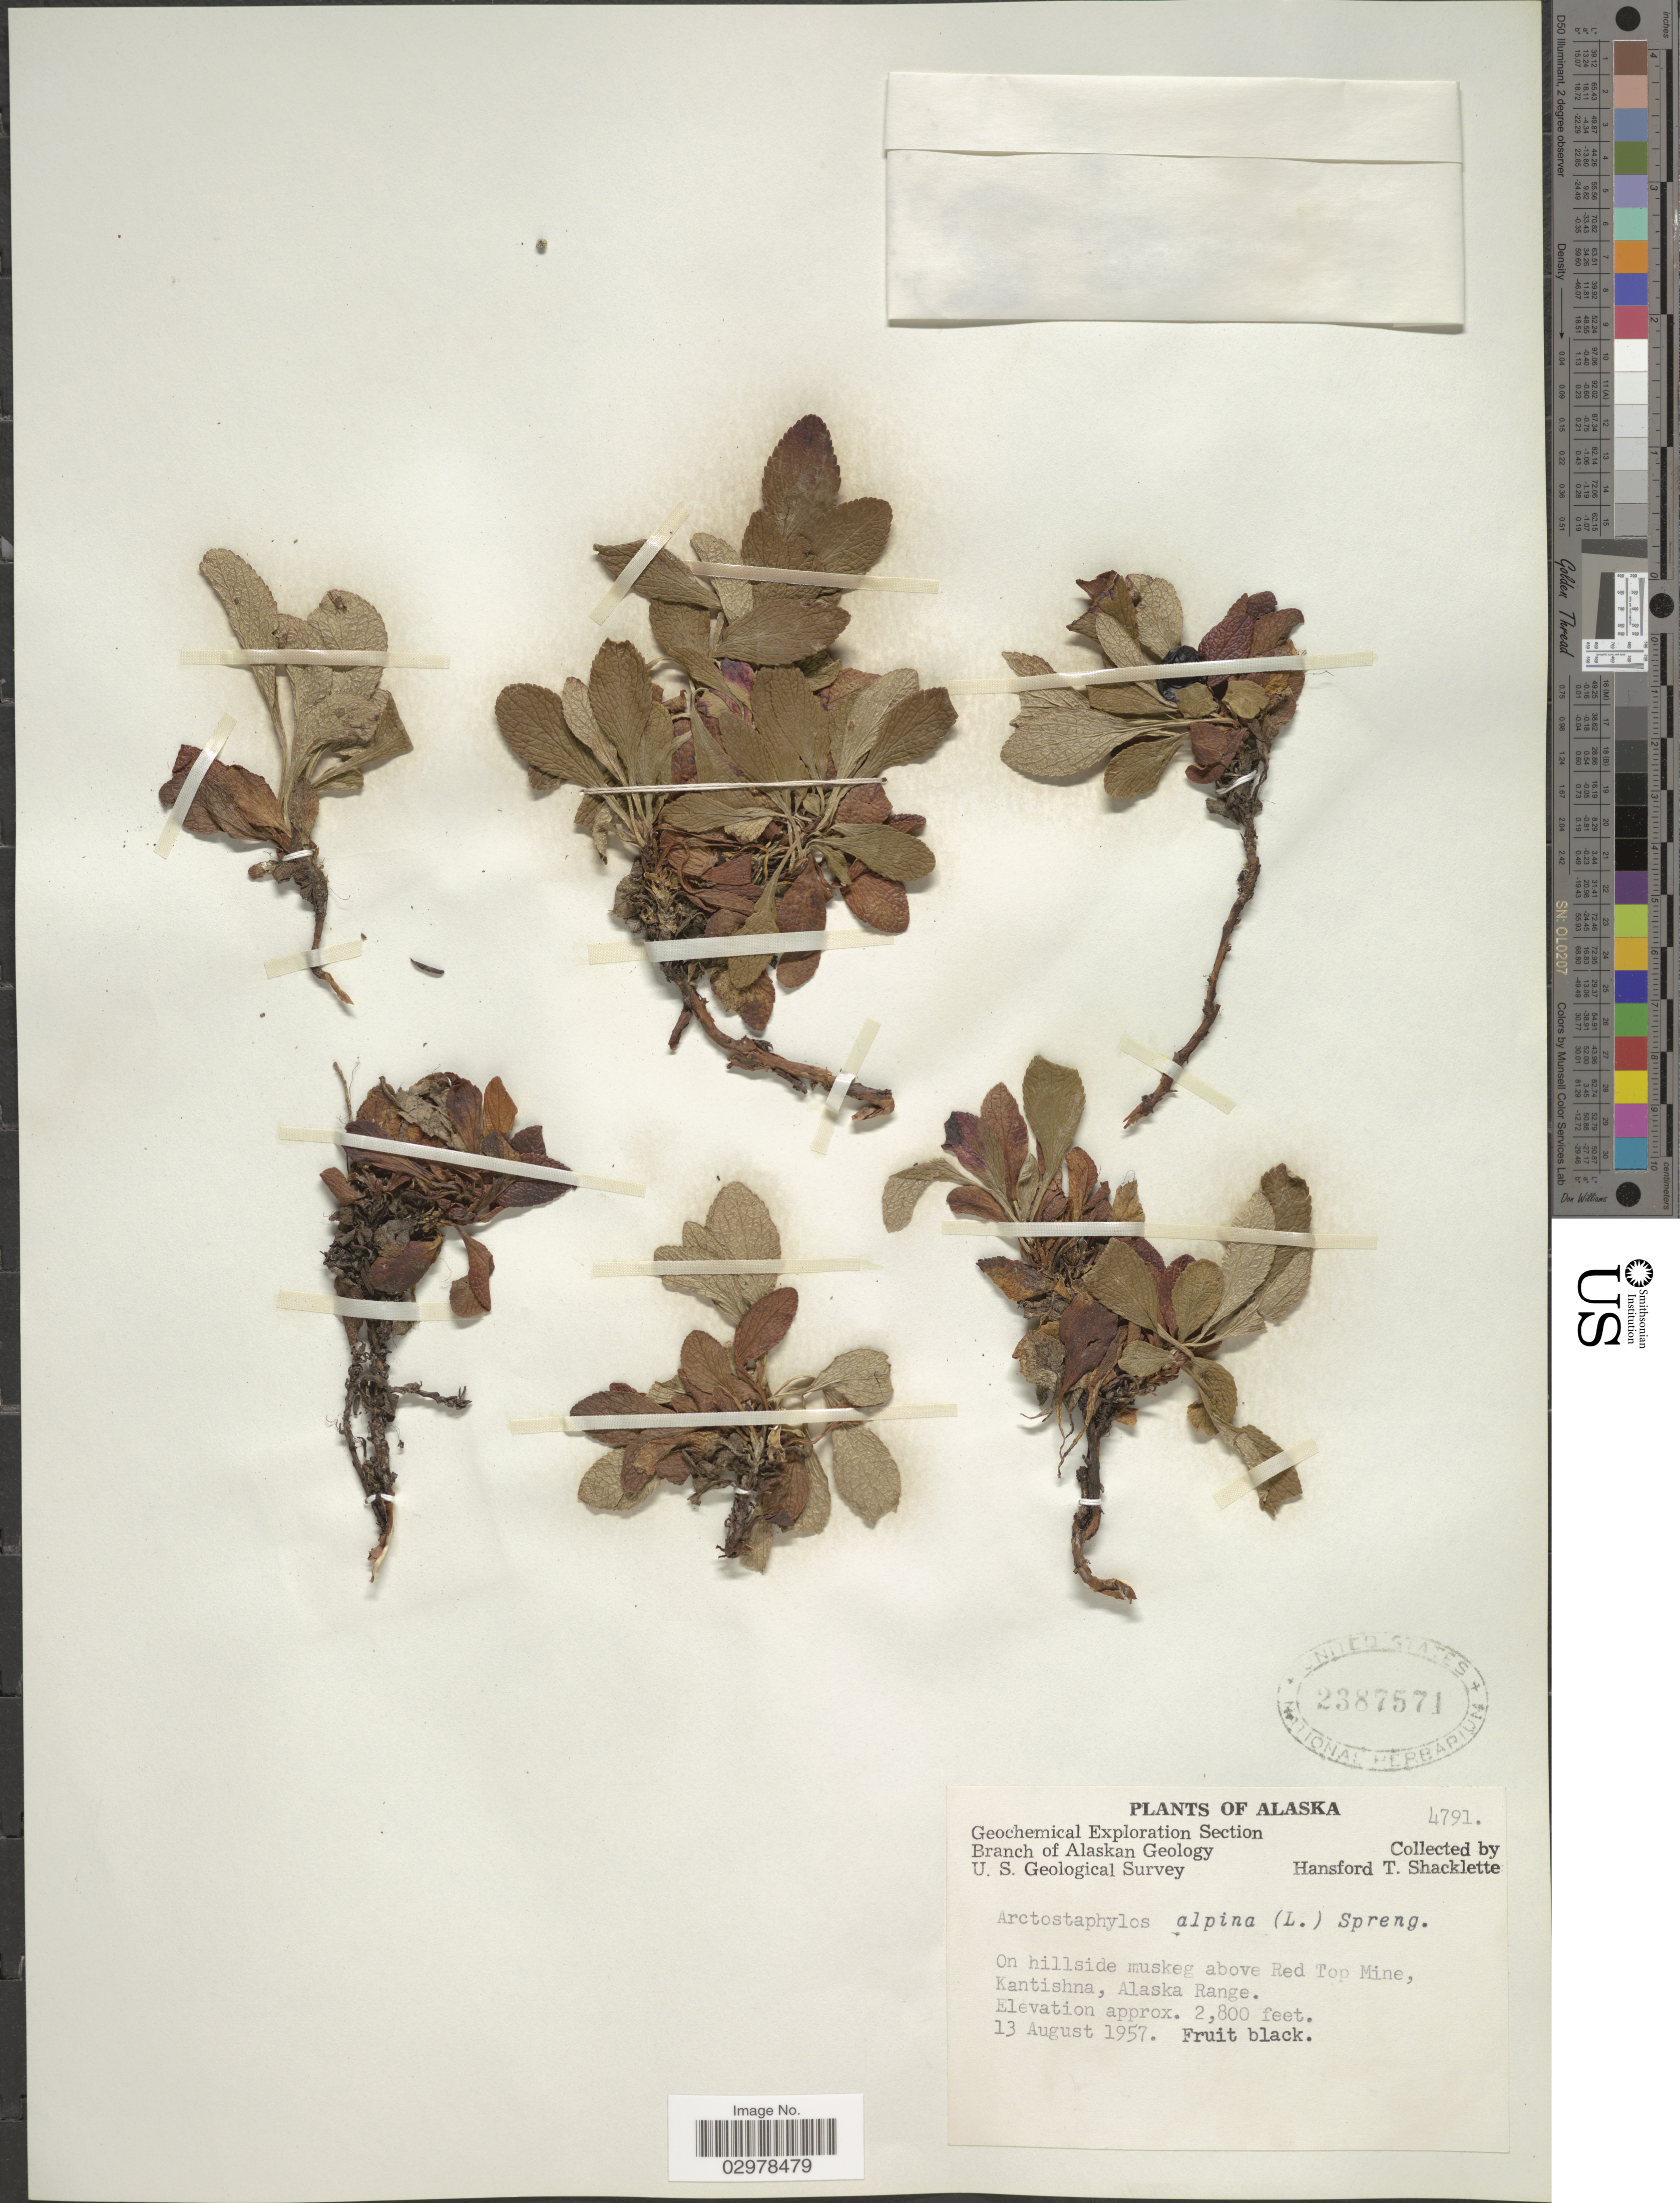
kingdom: Plantae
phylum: Tracheophyta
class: Magnoliopsida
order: Ericales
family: Ericaceae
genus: Arctostaphylos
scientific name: Arctostaphylos alpina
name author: (L.) Spreng.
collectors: H. Shacklette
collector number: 4791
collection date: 1957-08-13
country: United States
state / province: Alaska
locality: On hillside muskeg above Red Top Mine, Kantishna, Alaska Range.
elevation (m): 853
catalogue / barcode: US 2387571